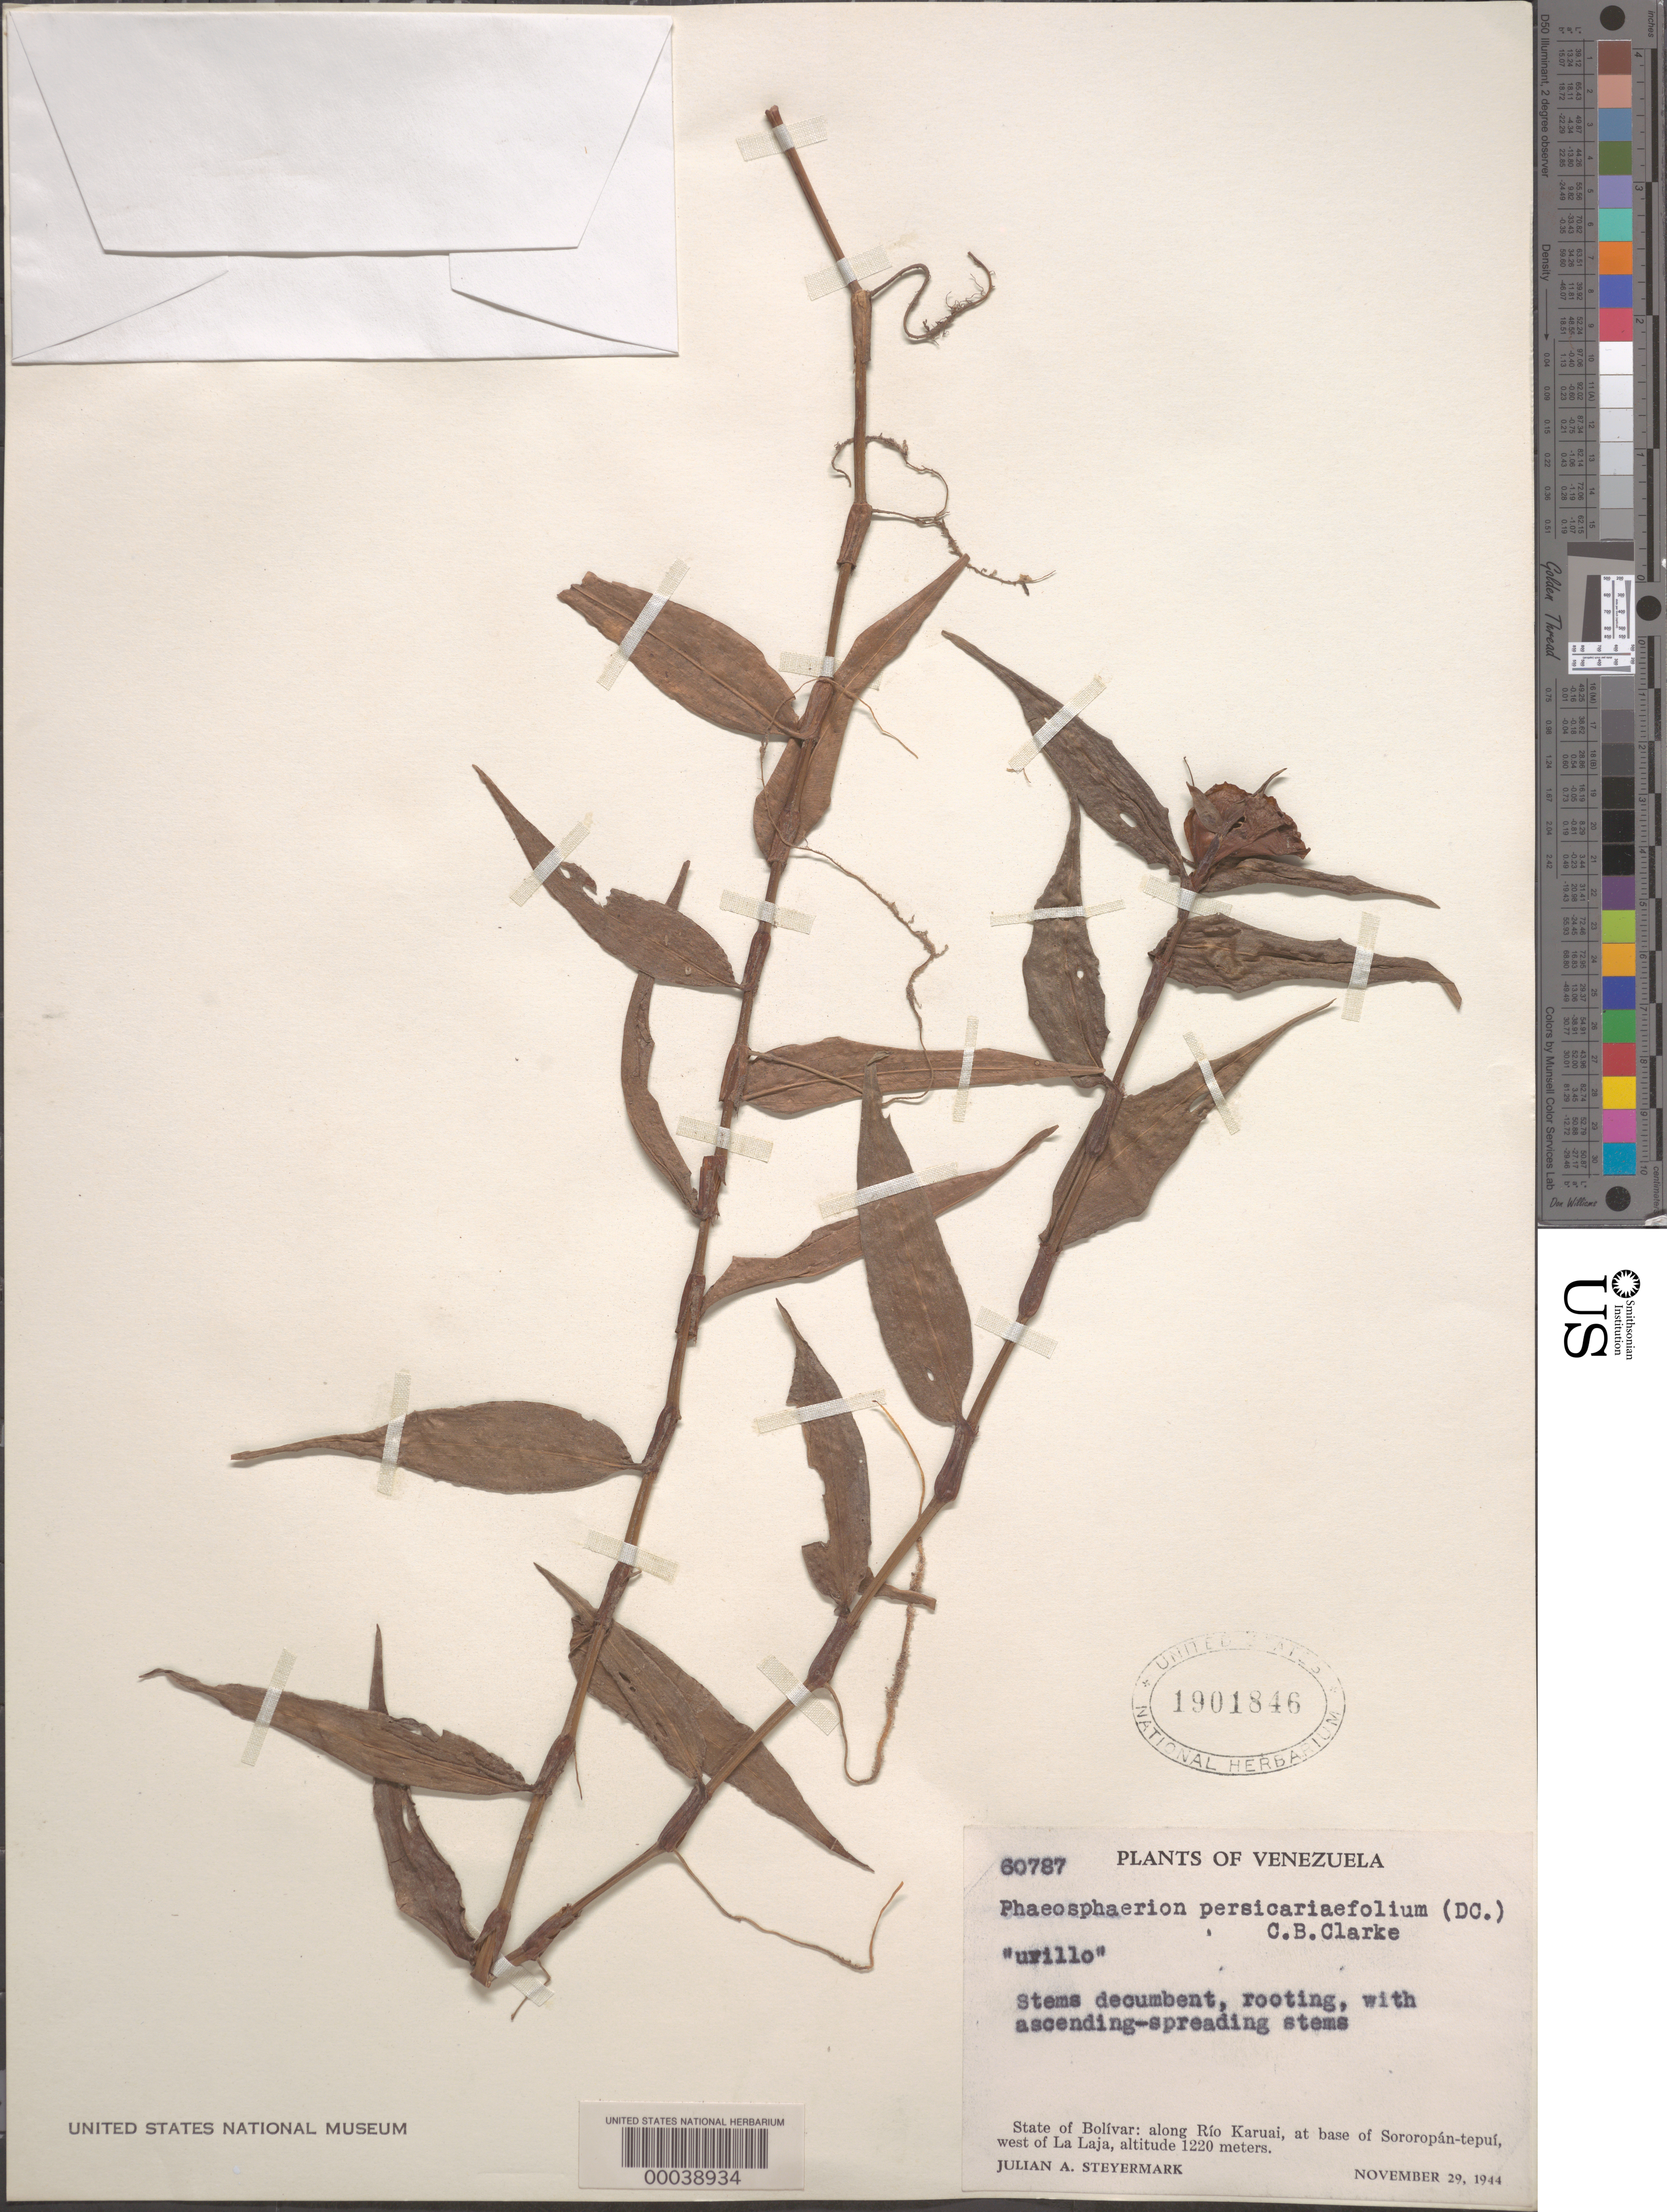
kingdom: Plantae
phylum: Tracheophyta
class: Liliopsida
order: Commelinales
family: Commelinaceae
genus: Commelina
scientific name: Commelina rufipes var. glabrata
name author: (D.R. Hunt) Faden & D.R. Hunt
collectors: J. Steyermark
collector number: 60787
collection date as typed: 29 Nov 1944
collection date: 1944-11-29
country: Venezuela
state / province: Bolivar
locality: Along rio karuai, at base of sororopan-tepui, w of la laja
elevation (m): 1220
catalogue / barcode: US 1901846